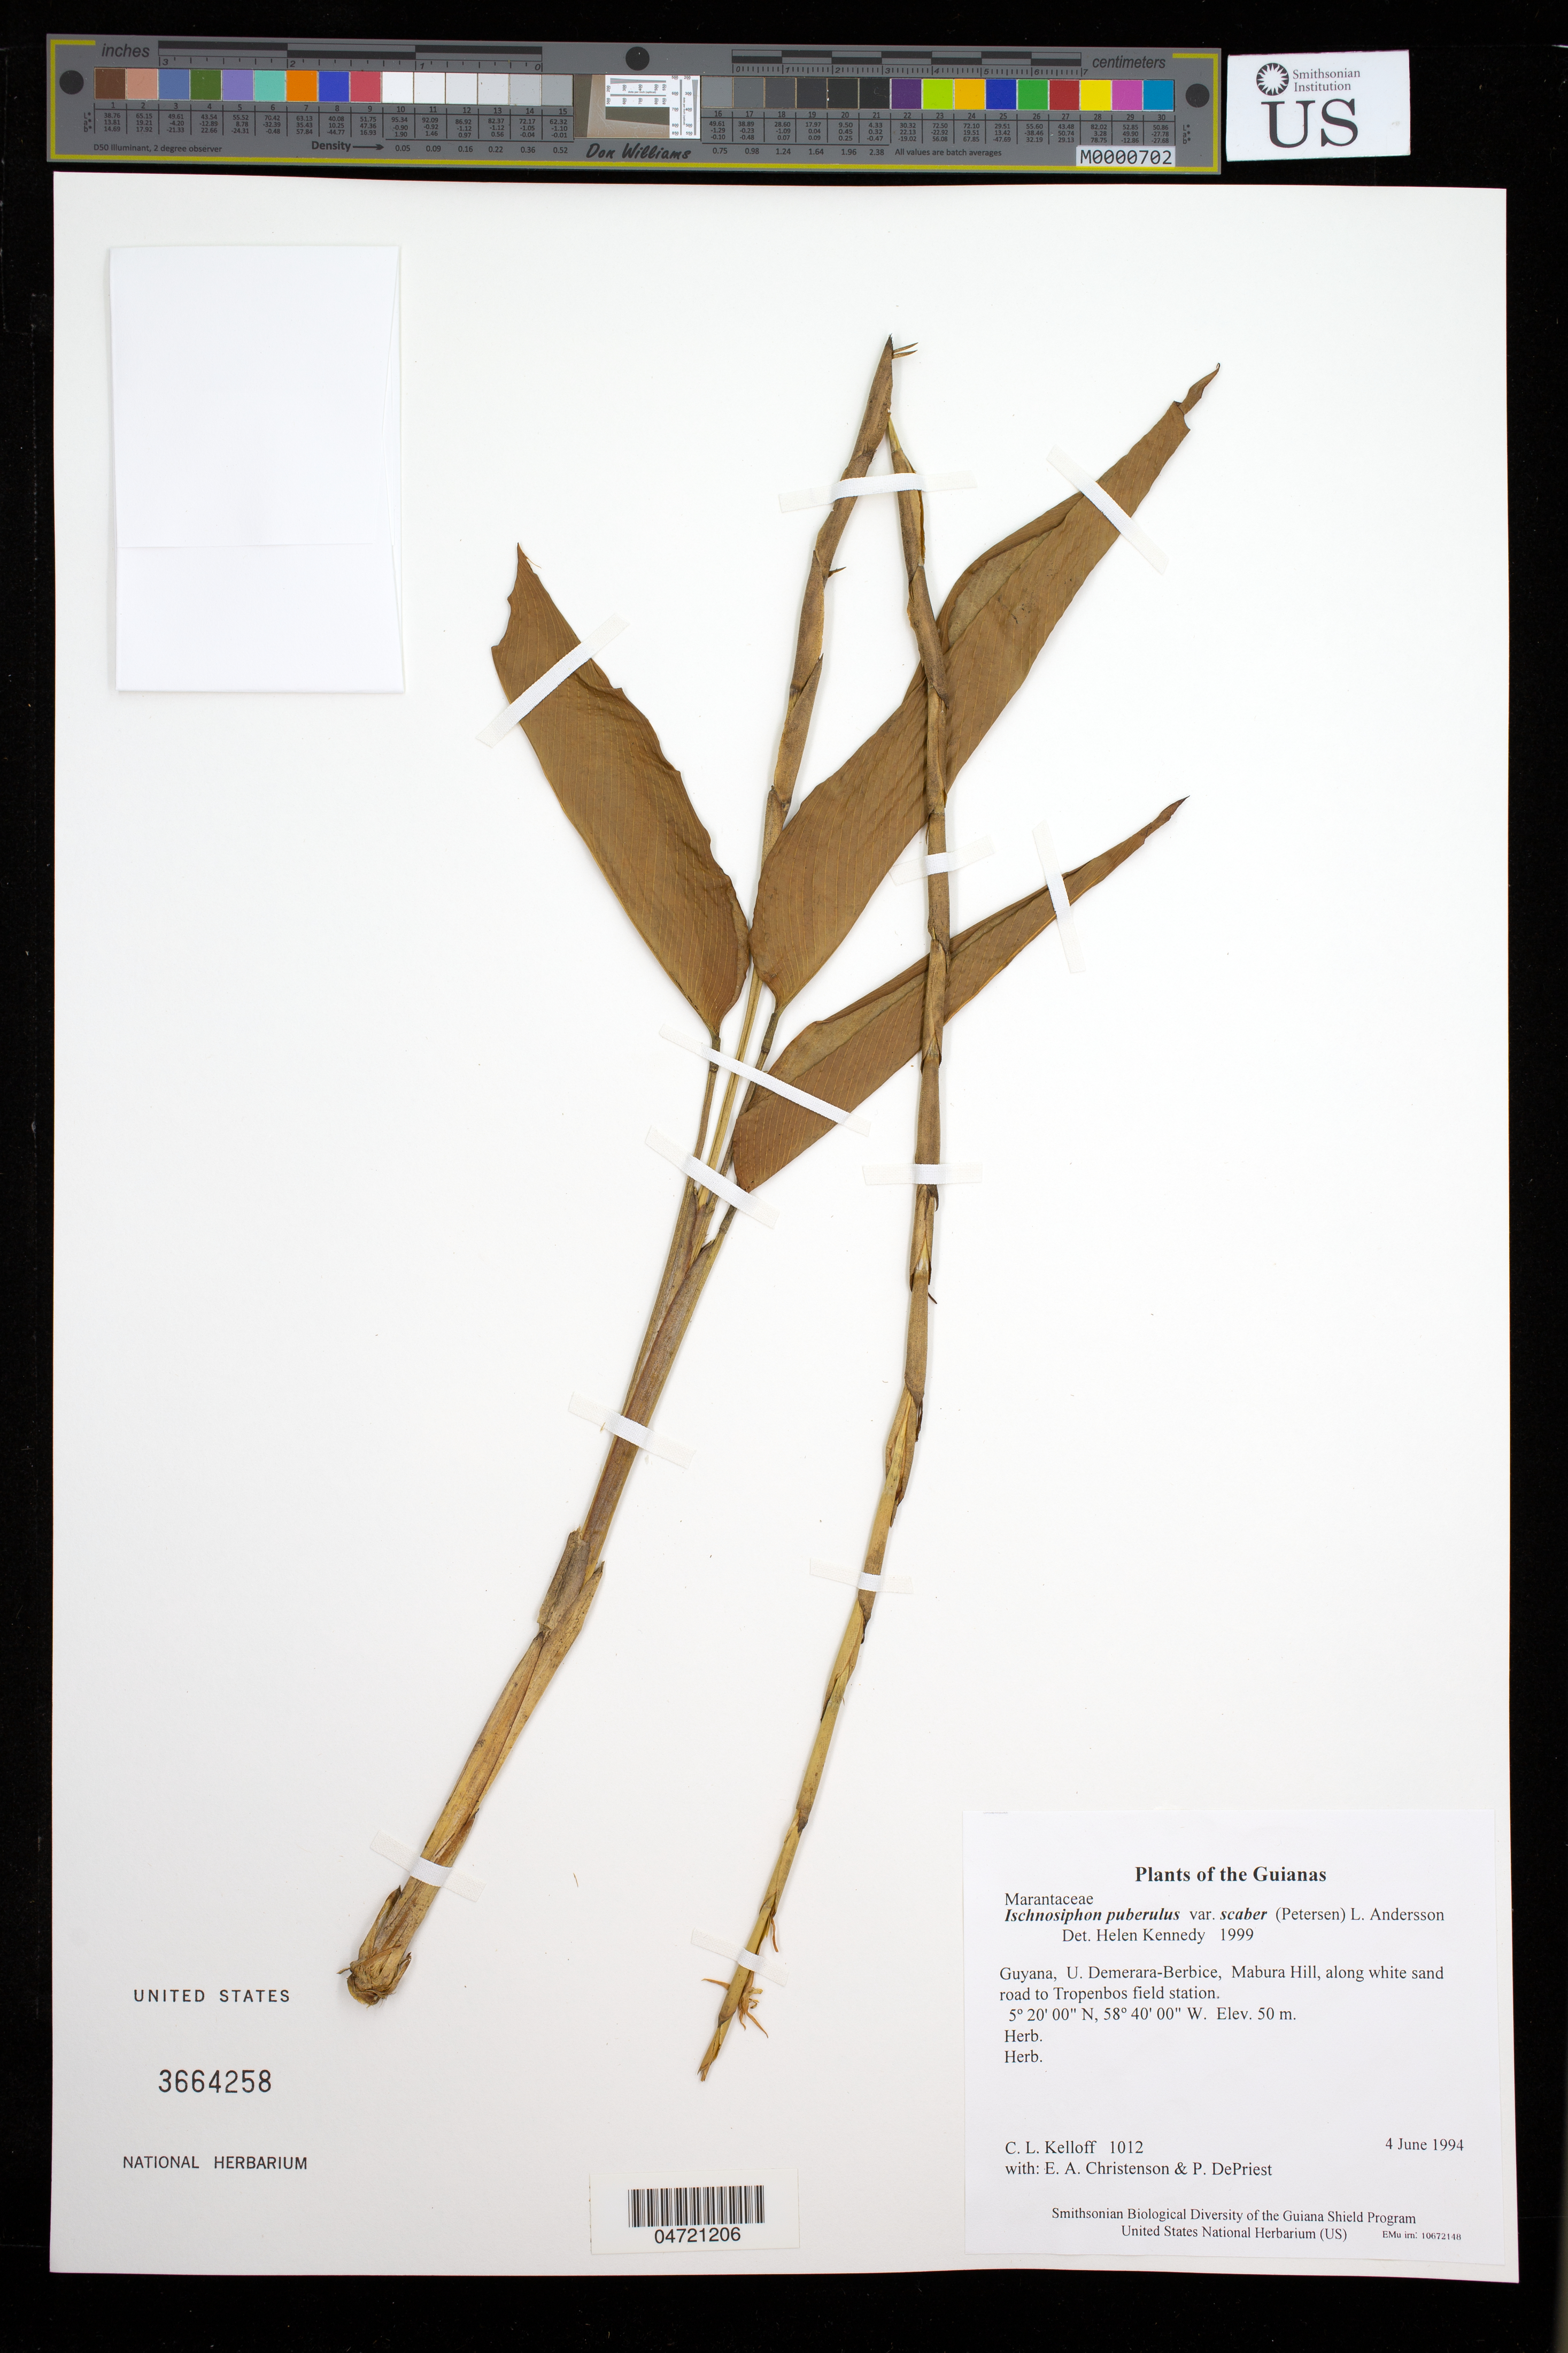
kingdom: Plantae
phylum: Tracheophyta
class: Liliopsida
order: Zingiberales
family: Marantaceae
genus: Ischnosiphon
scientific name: Ischnosiphon puberulus var. scaber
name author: (Petersen) L. Andersson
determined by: Kennedy, Helen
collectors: C. L. Kelloff, E. A. Christenson & P. DePriest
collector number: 1012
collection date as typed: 4 June 1994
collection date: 1994-06-04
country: Guyana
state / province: U. Demerara-Berbice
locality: Mabura Hill, along white sand road to Tropenbos field station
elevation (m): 50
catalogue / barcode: US 3664258